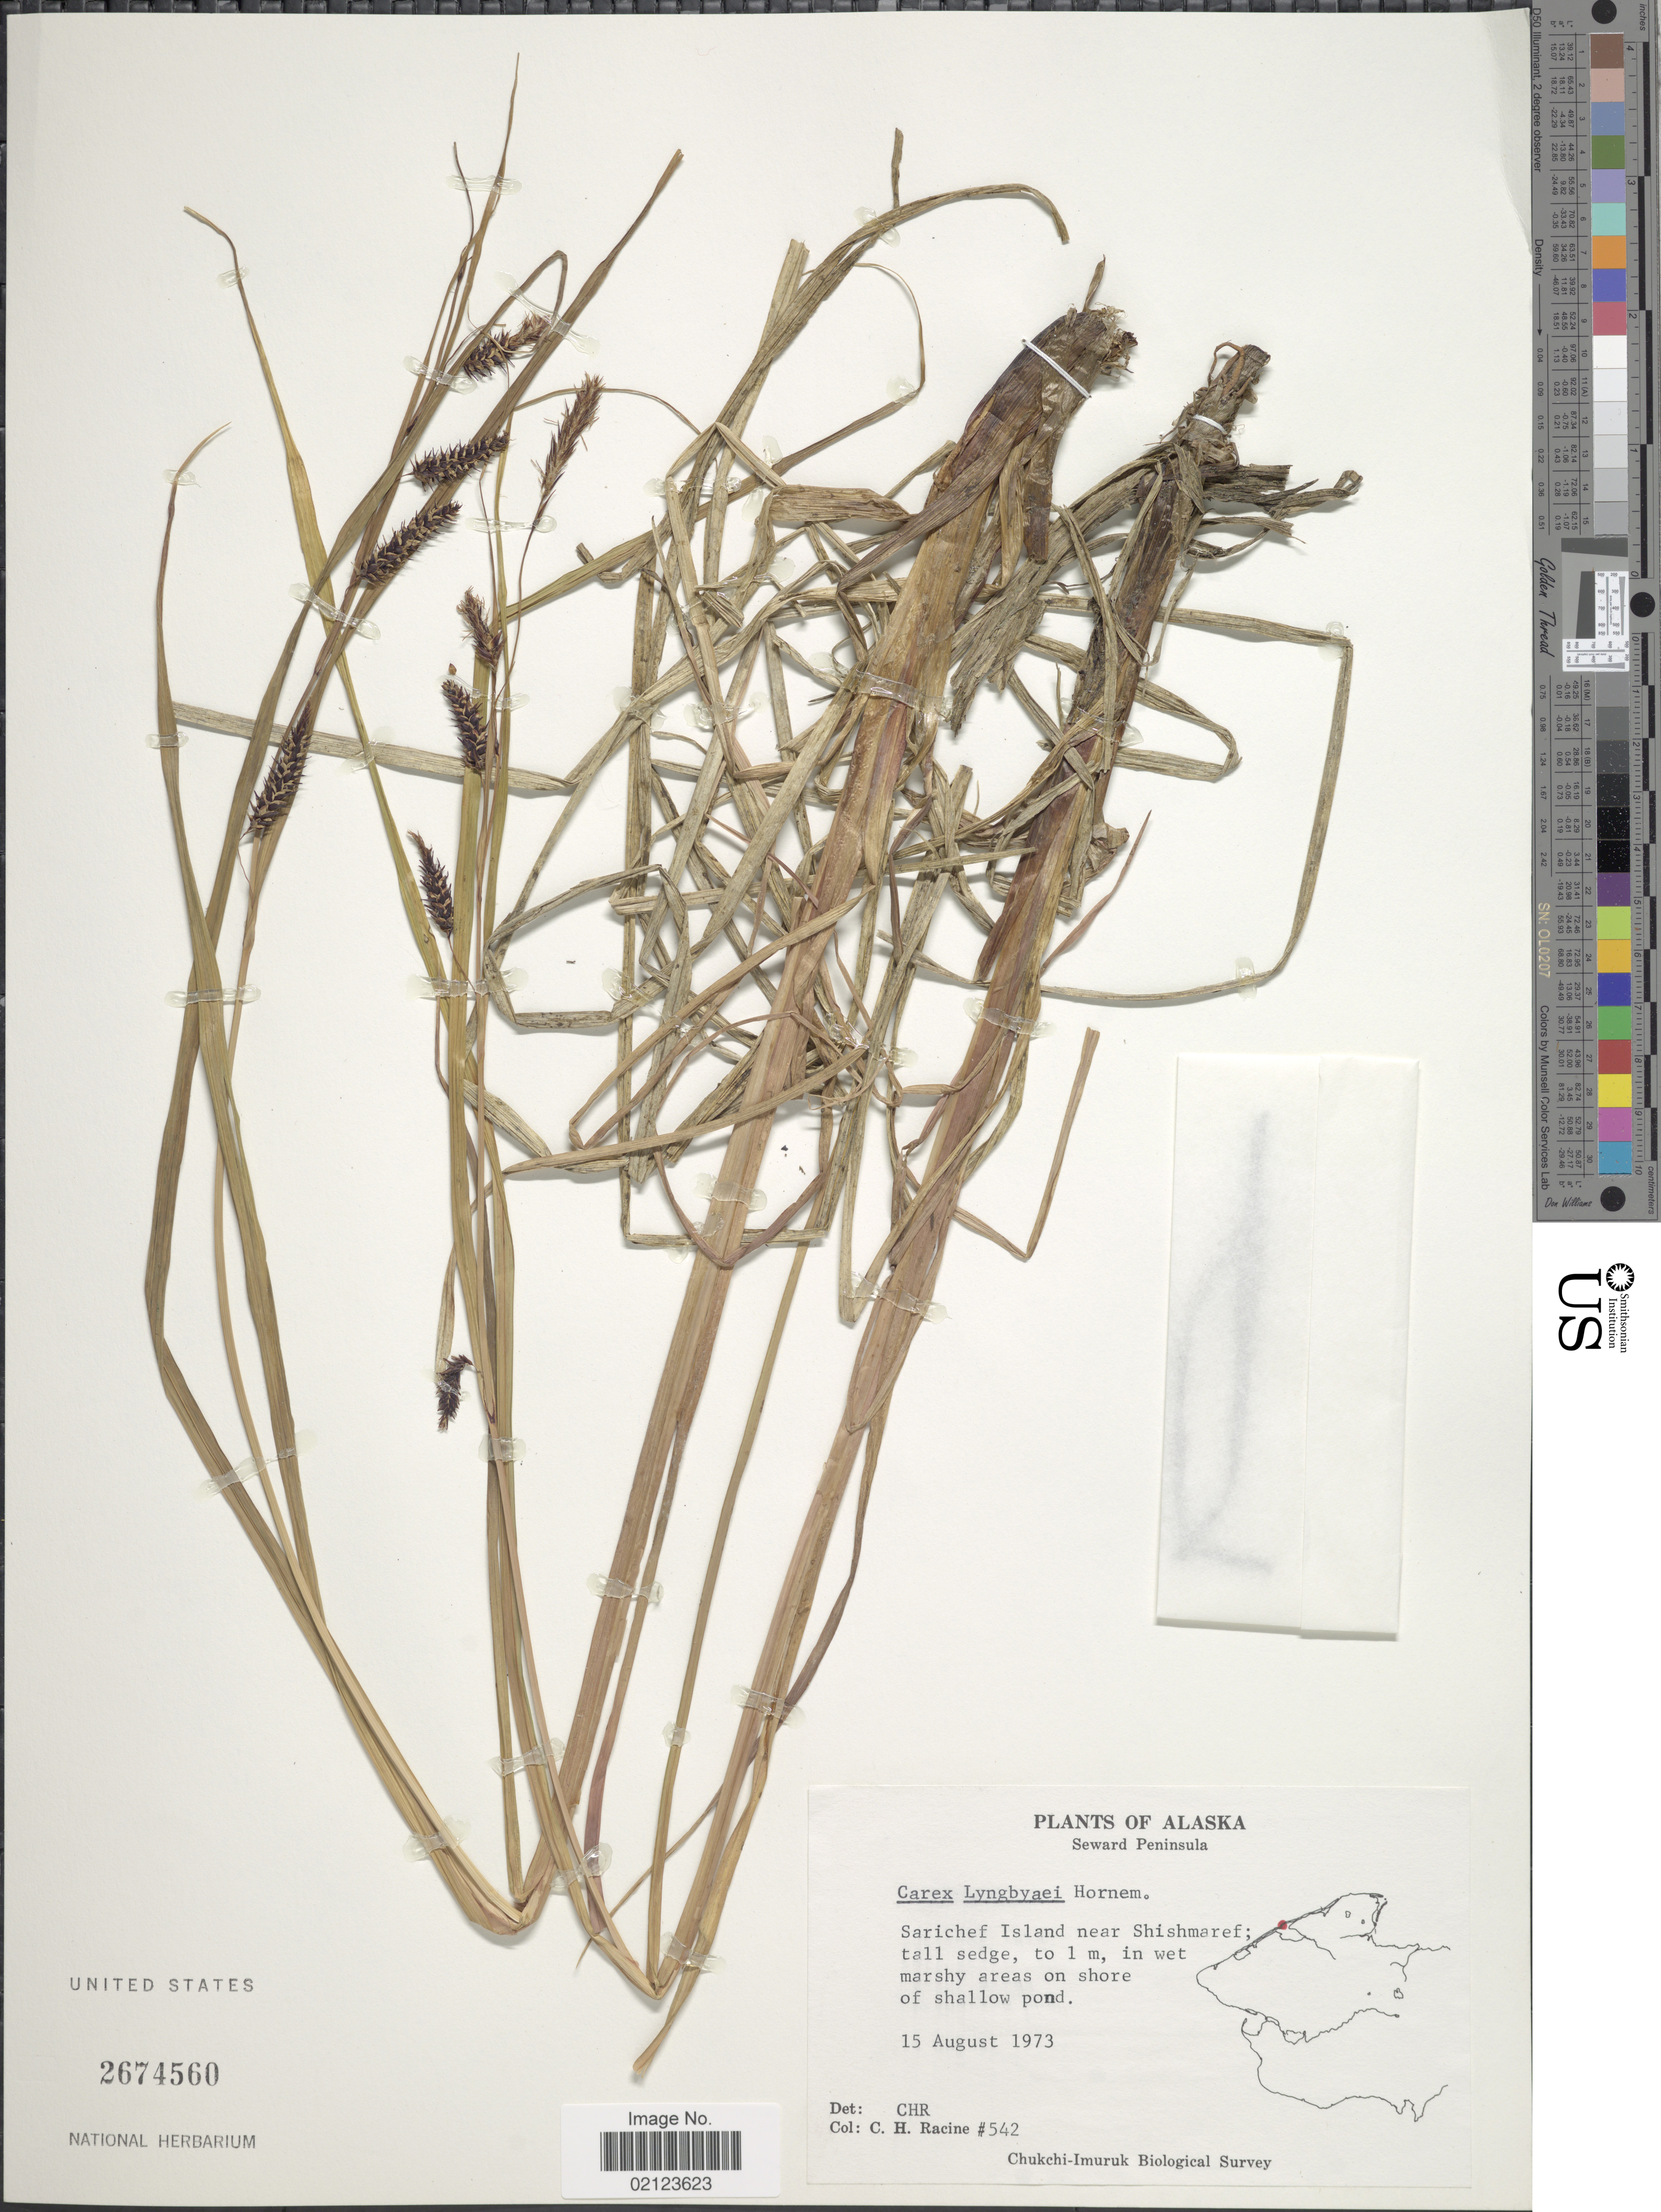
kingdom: Plantae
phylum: Tracheophyta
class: Liliopsida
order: Poales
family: Cyperaceae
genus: Carex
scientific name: Carex lyngbyei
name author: Hornem.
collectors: C. Racine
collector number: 542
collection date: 1973-08-15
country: United States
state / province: Alaska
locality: Seward Peninsula. Sarichef Island near Shishmaref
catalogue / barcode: US 2674560